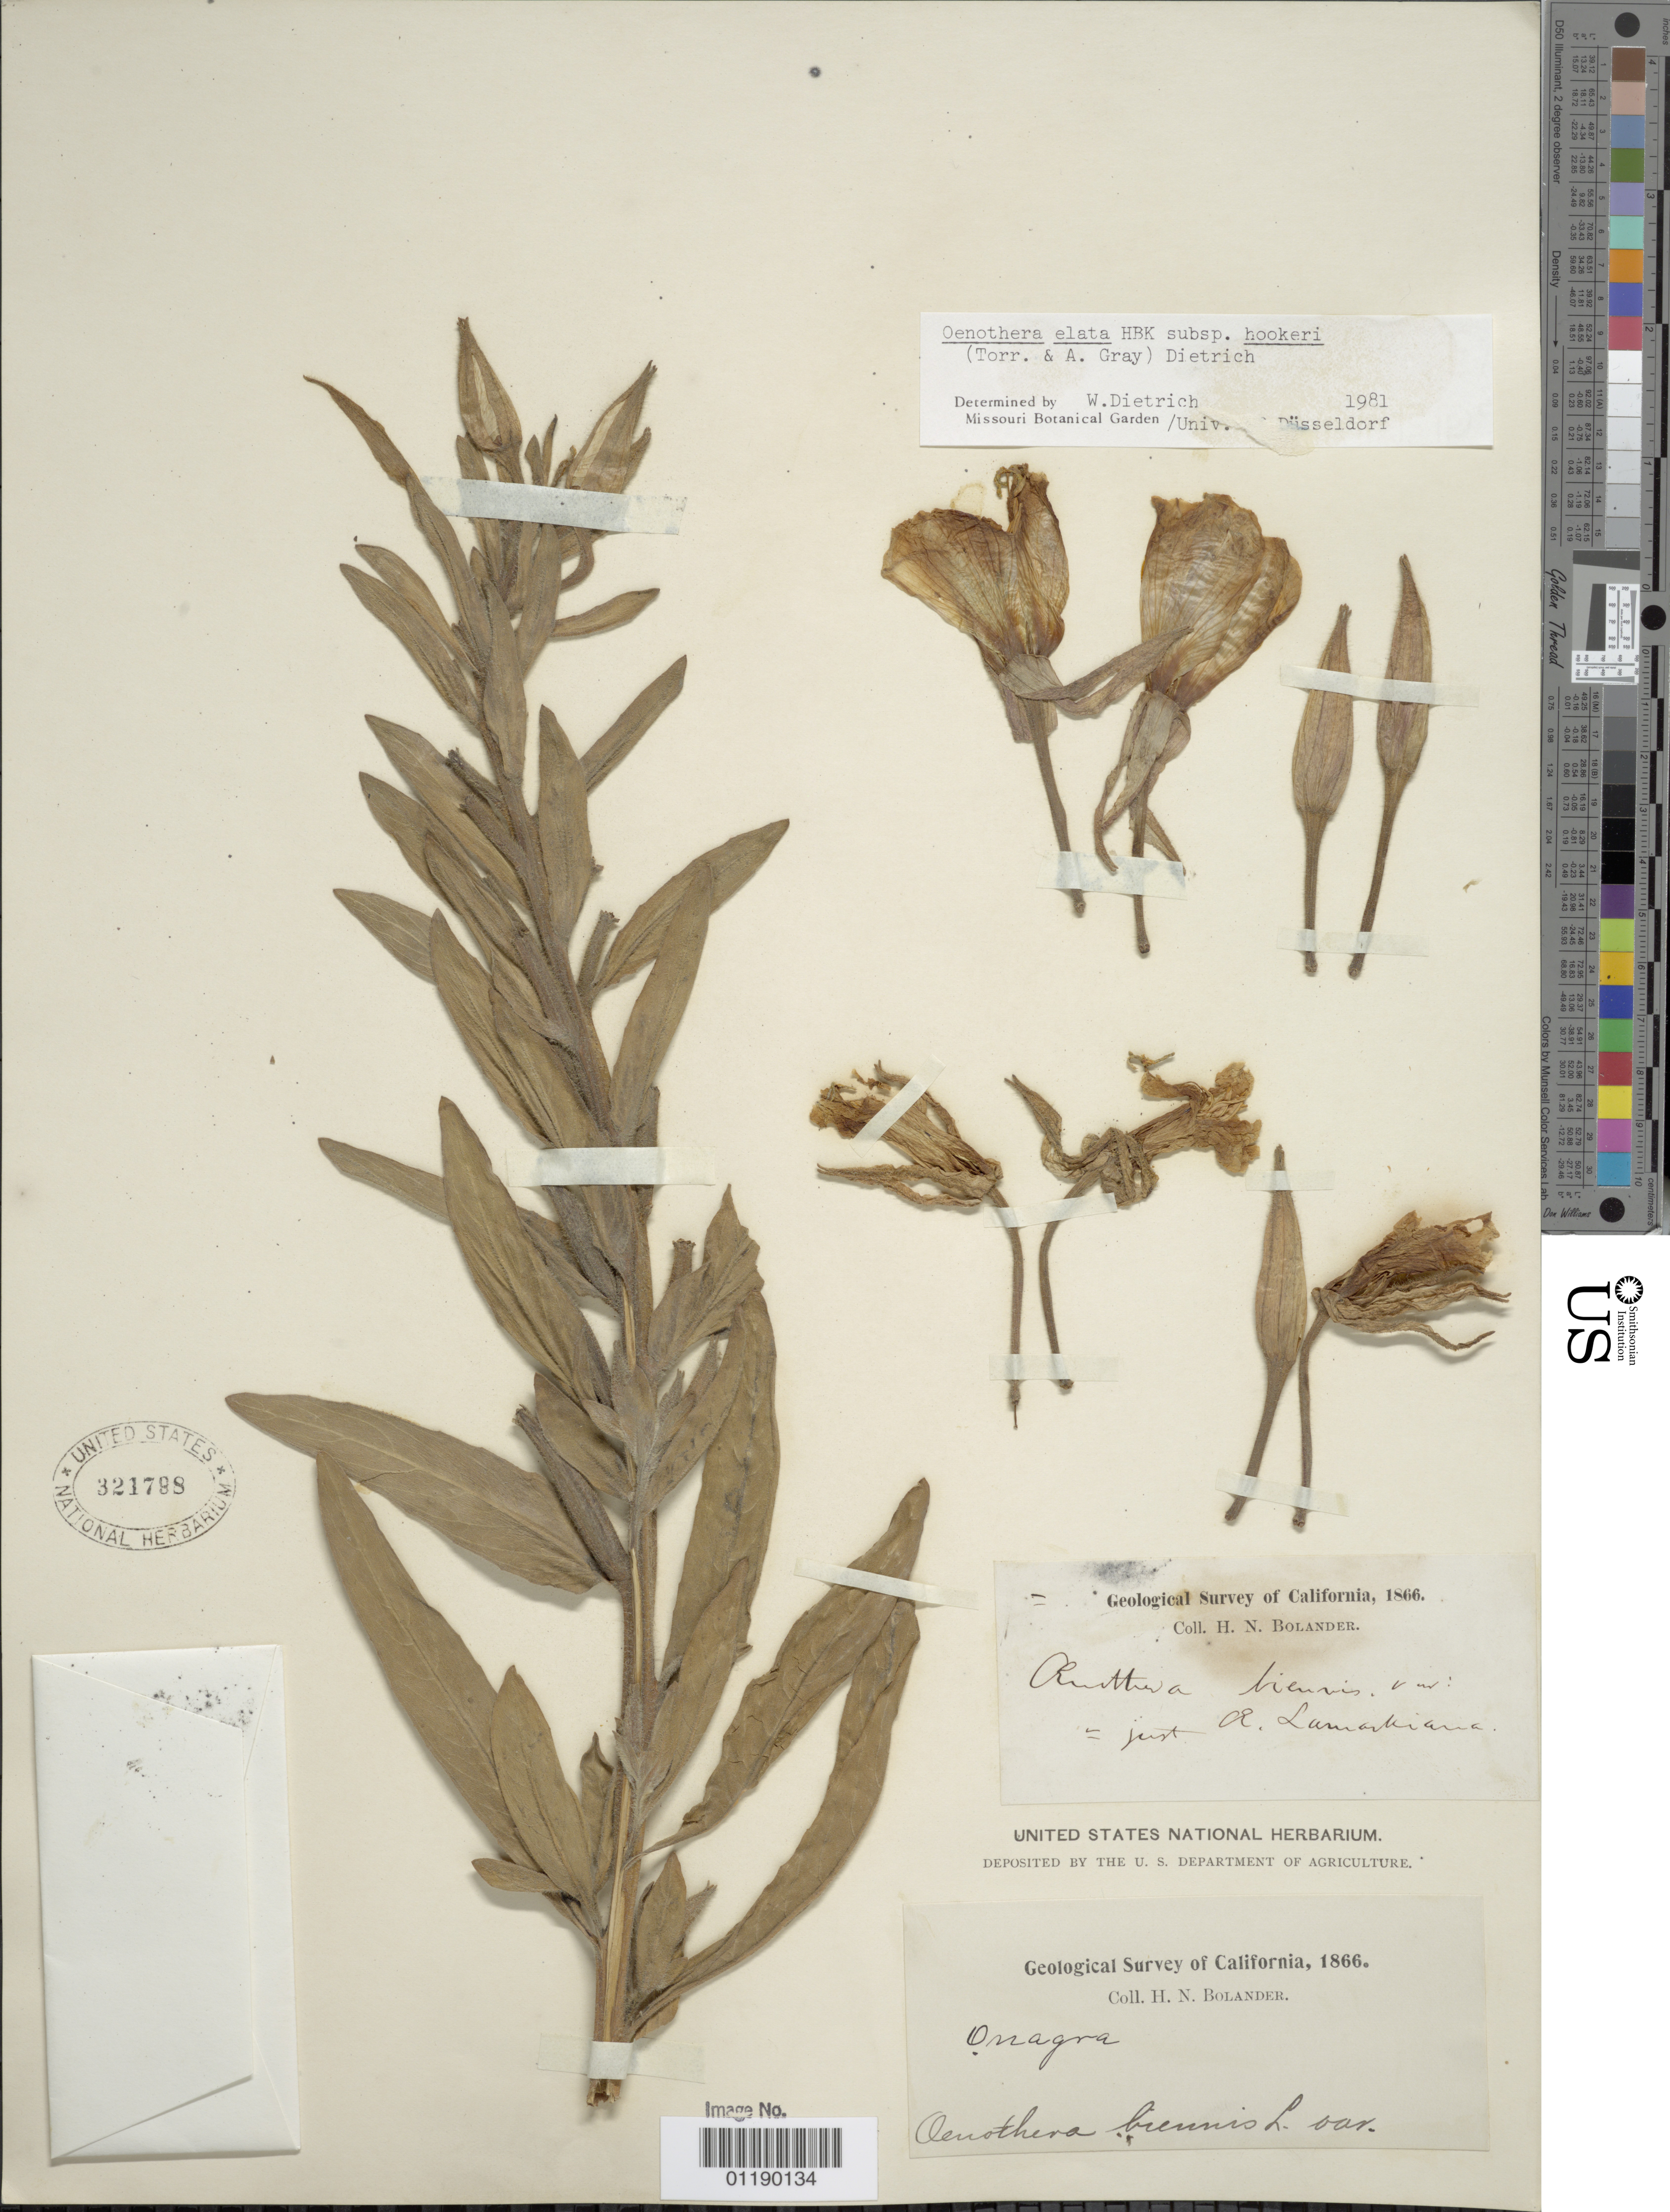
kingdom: Plantae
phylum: Tracheophyta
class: Magnoliopsida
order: Myrtales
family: Onagraceae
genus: Oenothera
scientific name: Oenothera elata subsp. hookeri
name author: (Torr. & A. Gray) W. Dietr. & W.L. Wagner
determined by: Dietrich, W.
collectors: H. Bolander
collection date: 1866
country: United States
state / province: California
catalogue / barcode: US 321798